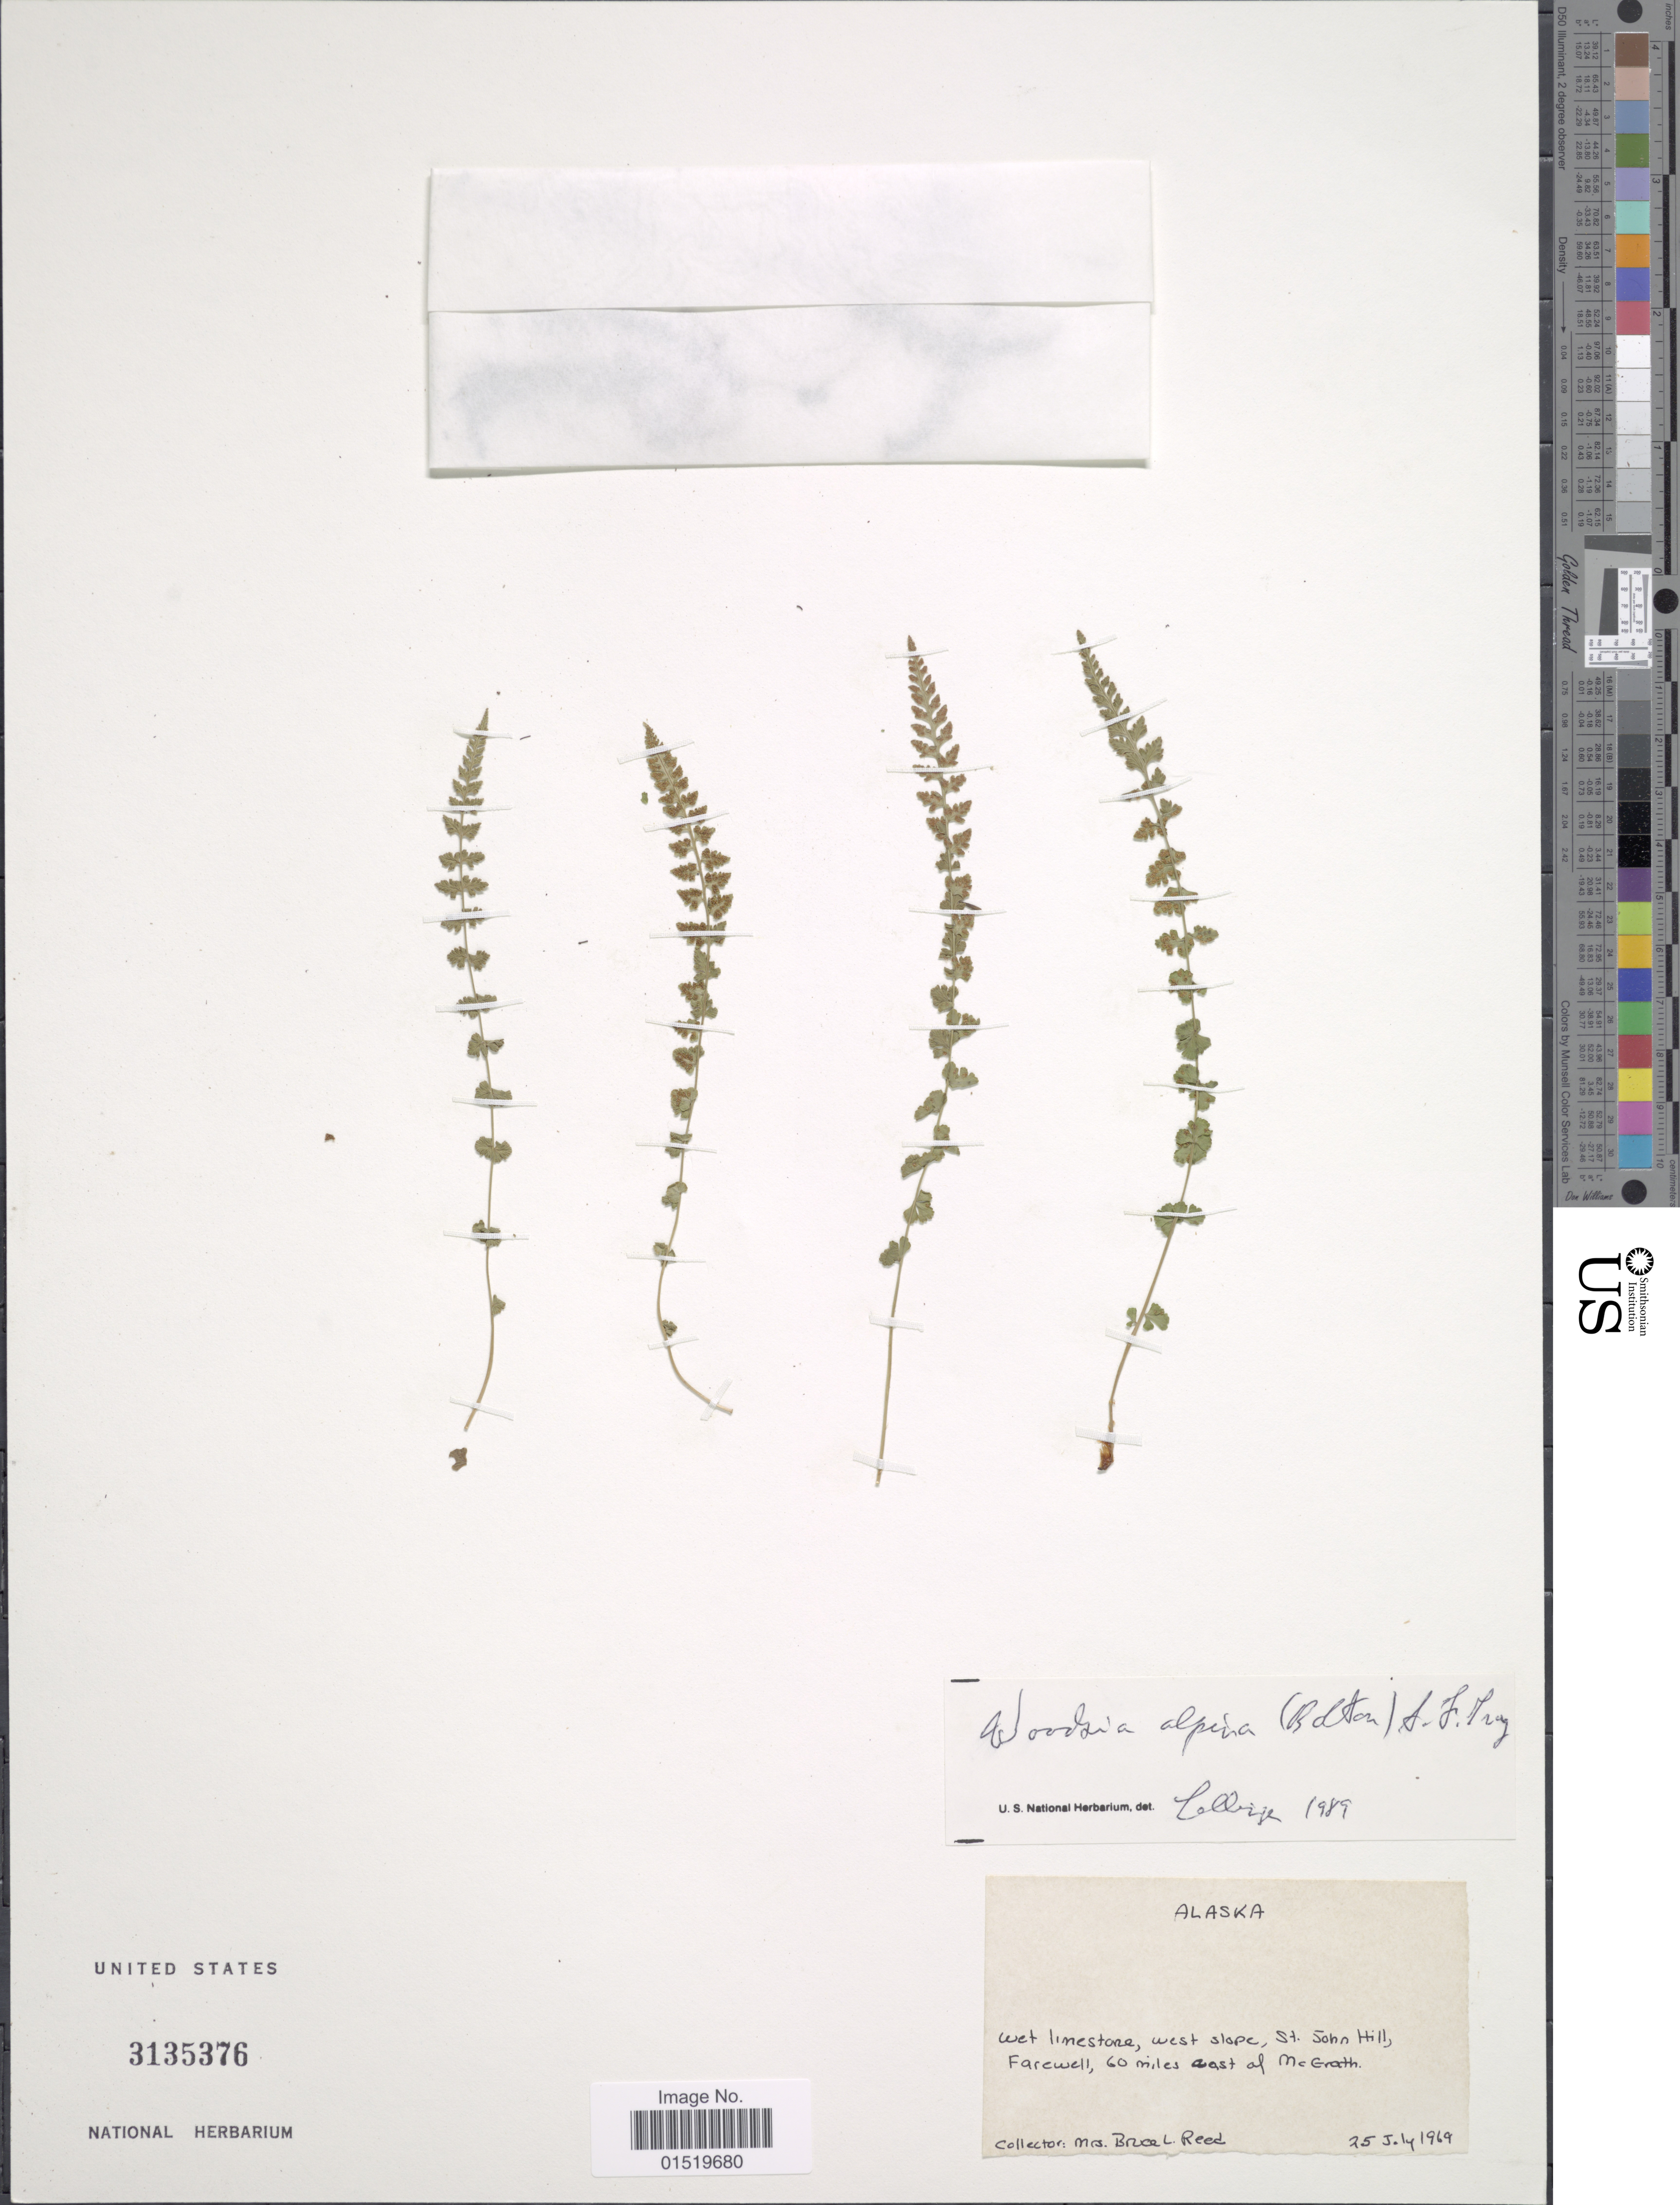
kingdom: Plantae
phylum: Tracheophyta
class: Polypodiopsida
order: Polypodiales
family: Woodsiaceae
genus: Woodsia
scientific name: Woodsia alpina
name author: (Bolton) S.F. Gray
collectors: B. Reed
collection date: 1969-07-25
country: United States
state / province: Alaska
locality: Wet limestone, west slope, St John Hill, Farewell, 60 miles east of McGrath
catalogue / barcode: US 3135376